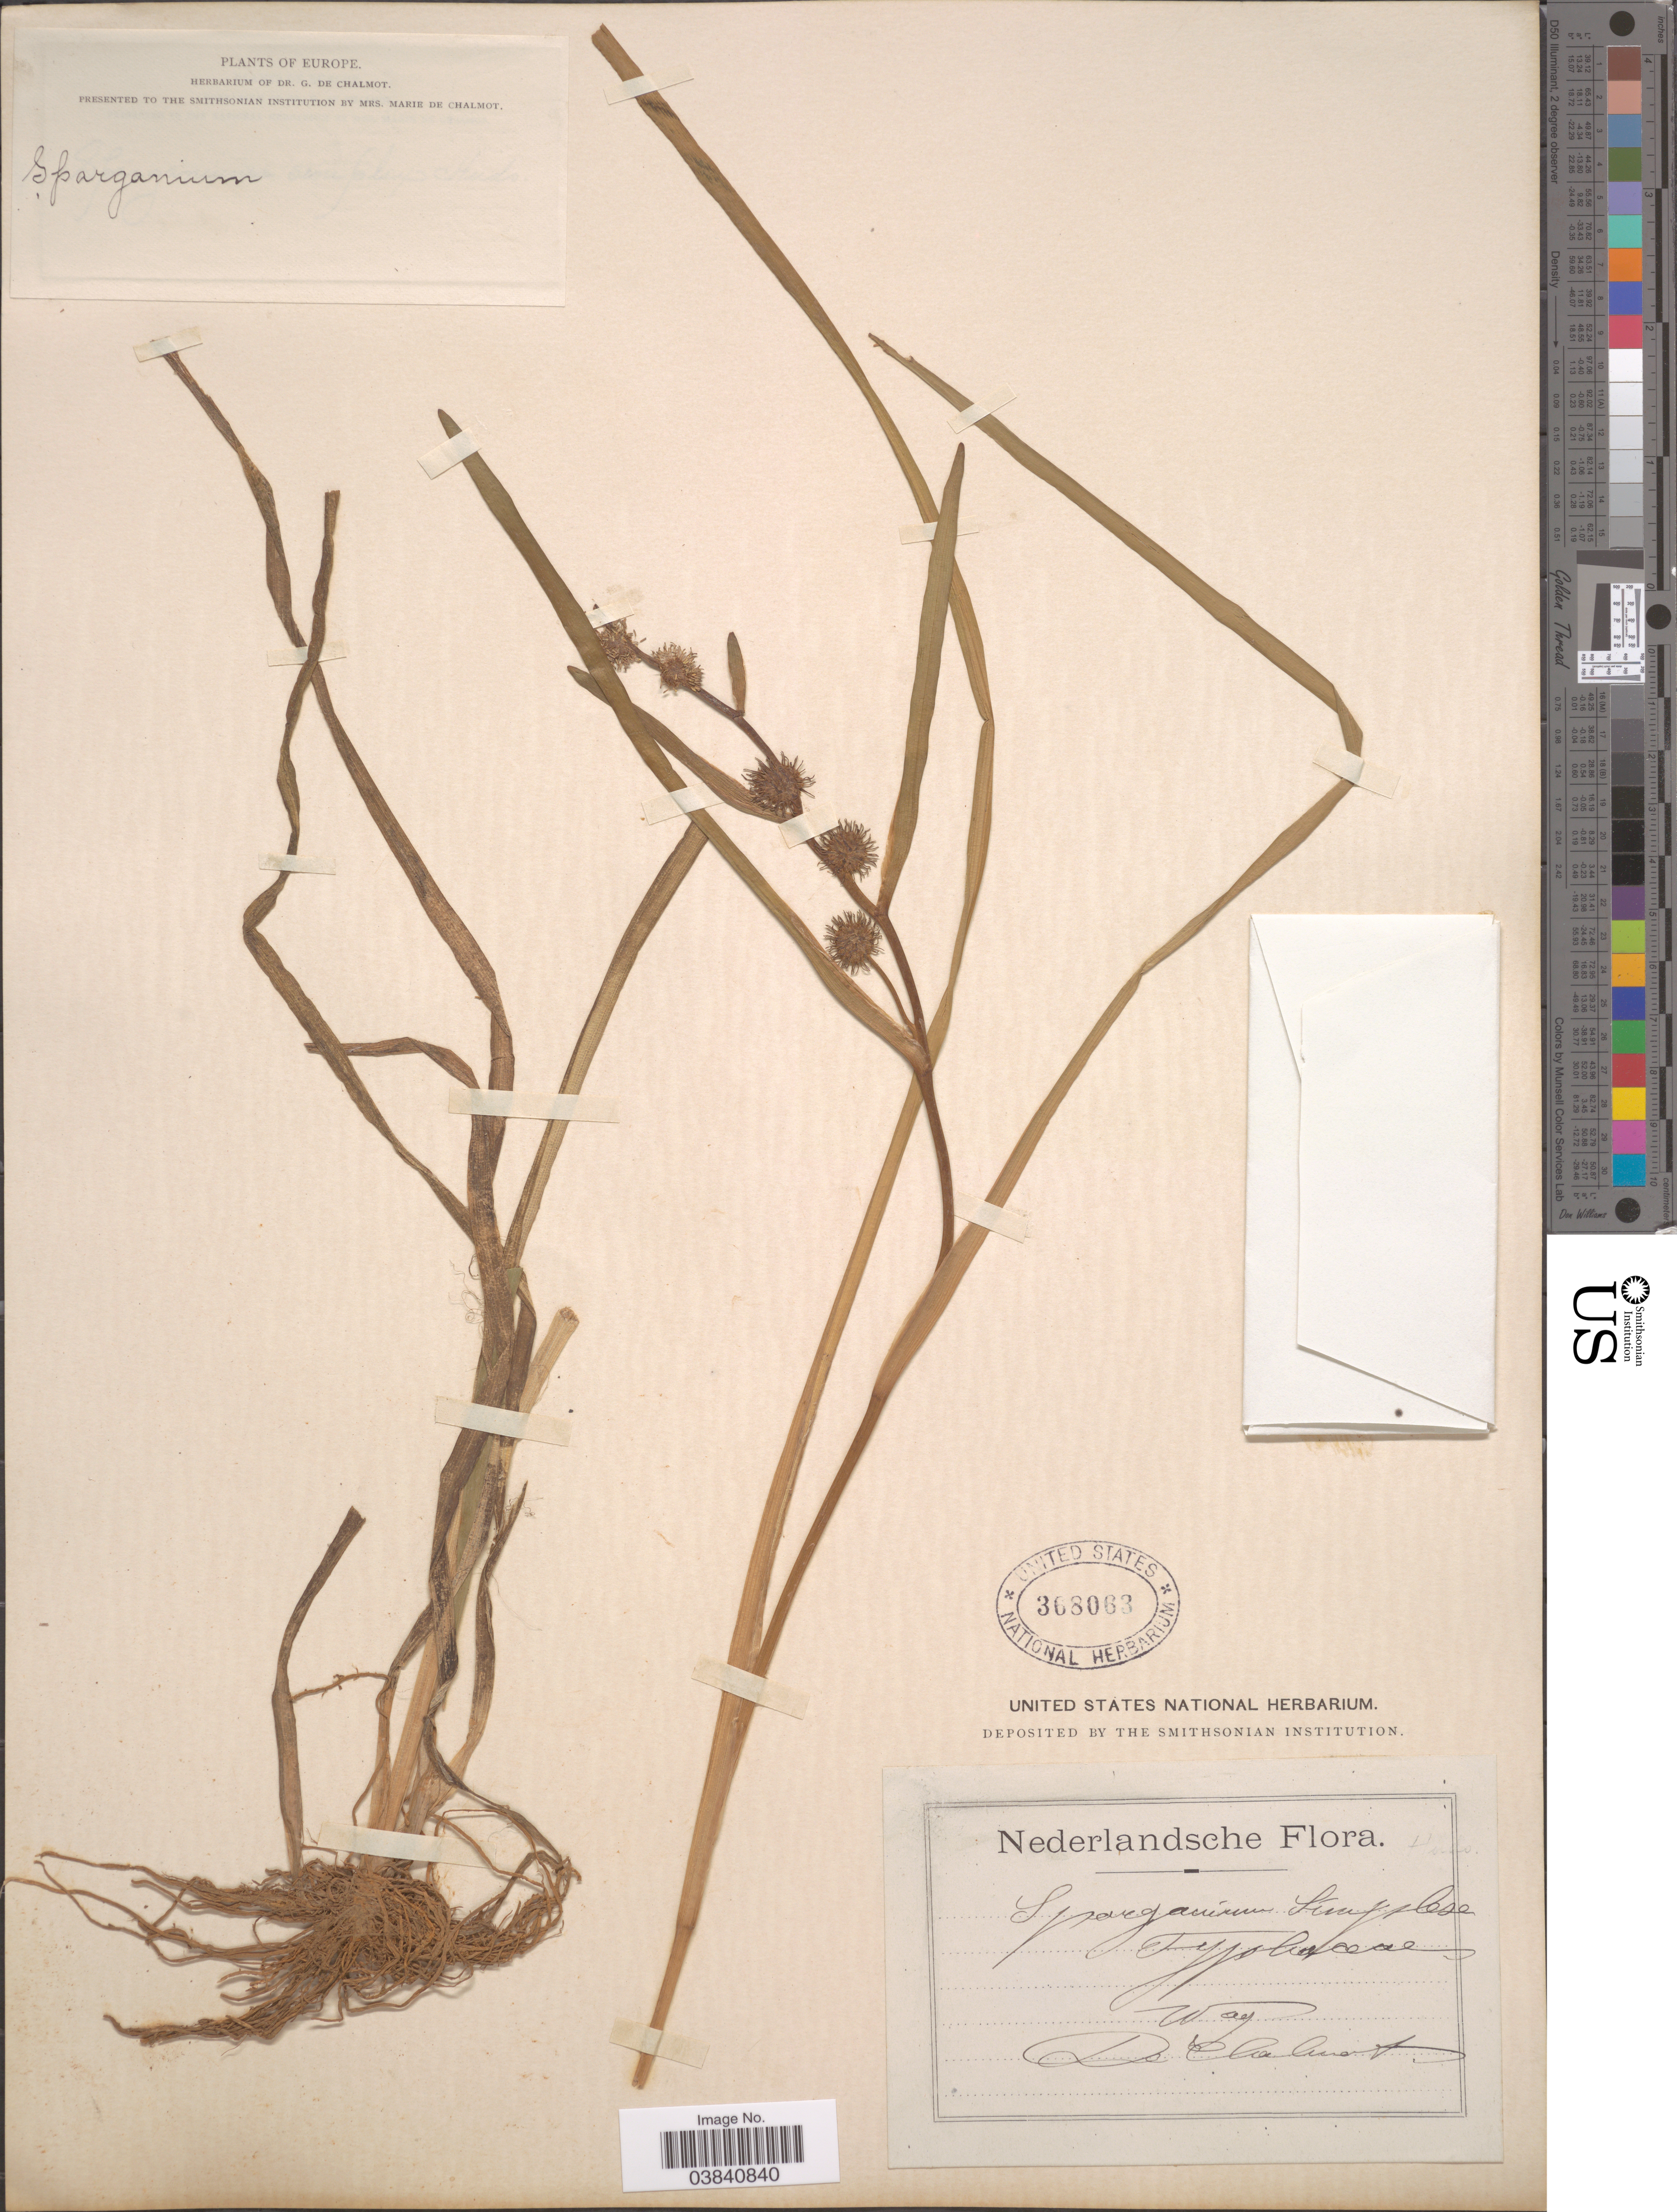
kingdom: Plantae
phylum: Tracheophyta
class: Liliopsida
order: Poales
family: Typhaceae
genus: Sparganium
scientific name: Sparganium simplex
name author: Huds.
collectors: G. de Chalmot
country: Netherlands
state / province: Gelderland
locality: Wag.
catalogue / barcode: US 368063